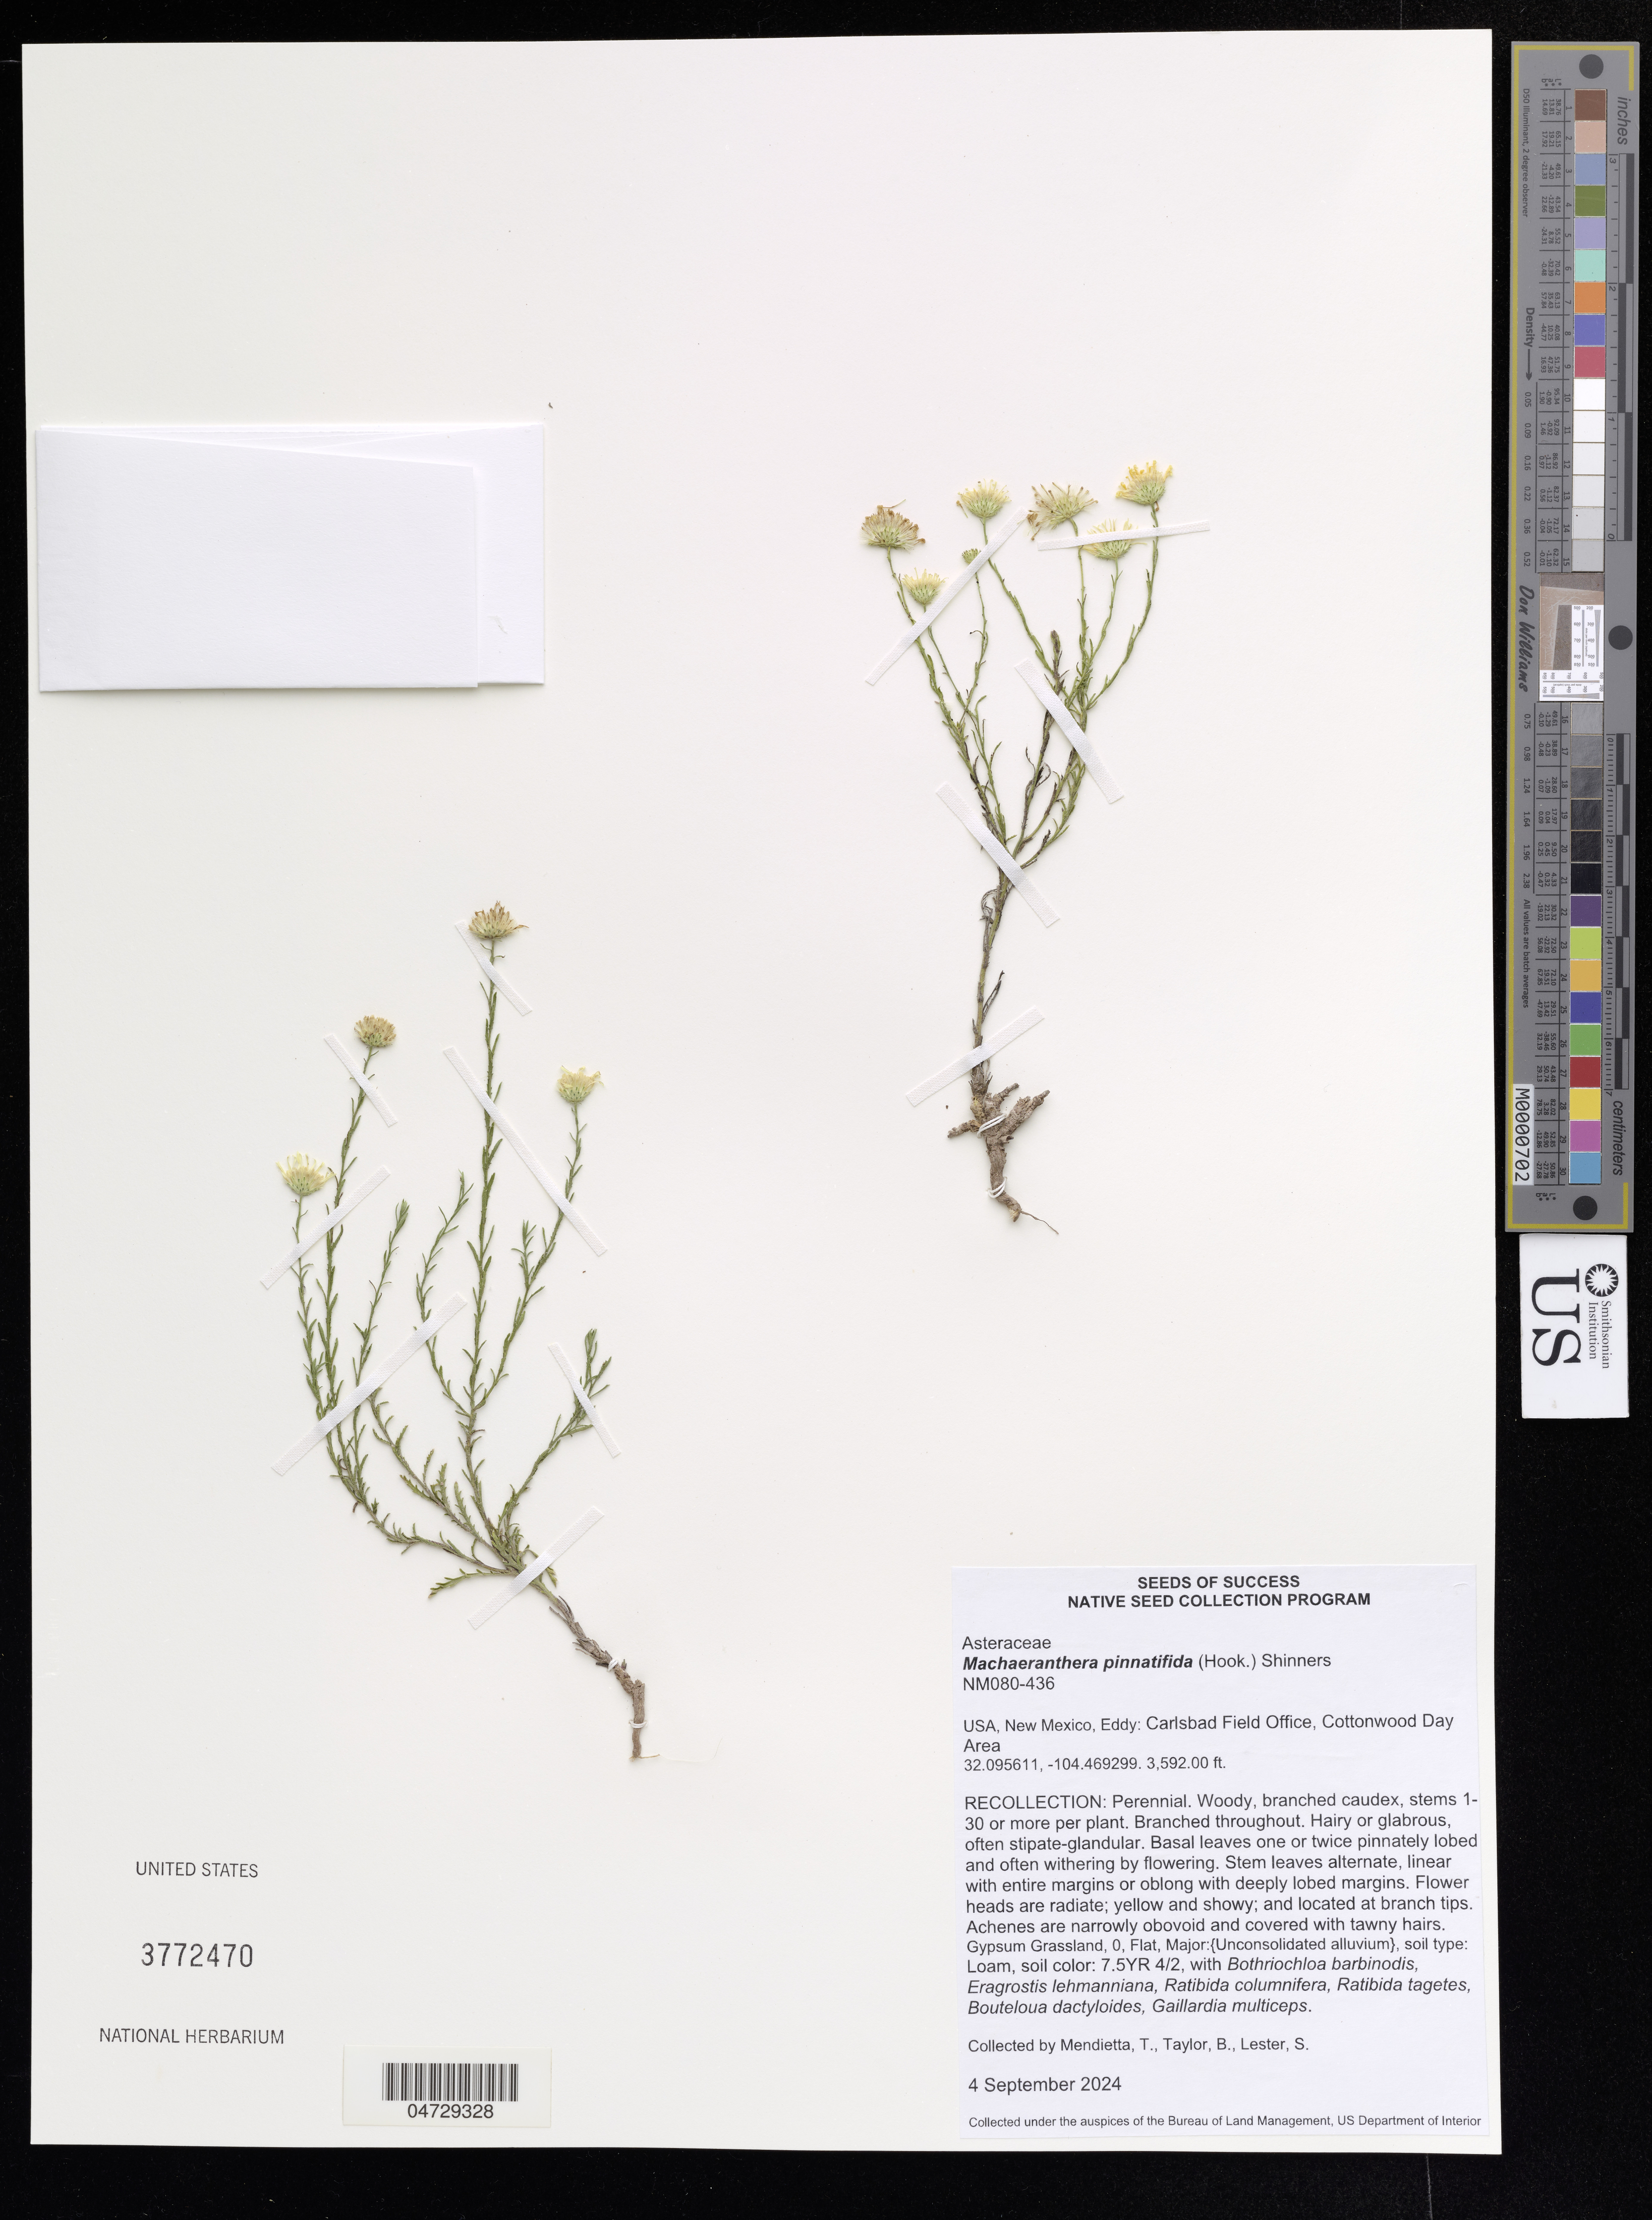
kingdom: Plantae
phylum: Tracheophyta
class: Magnoliopsida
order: Asterales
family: Asteraceae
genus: Machaeranthera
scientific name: Machaeranthera pinnatifida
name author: (Hook.) Shinners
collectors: T. Mendietta & B. Taylor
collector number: NM080-436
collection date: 2024-09-04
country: United States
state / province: New Mexico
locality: Eddy: Carlsbad Field Office, Cottonwood Day Area.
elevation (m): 1095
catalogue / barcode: US 3772470